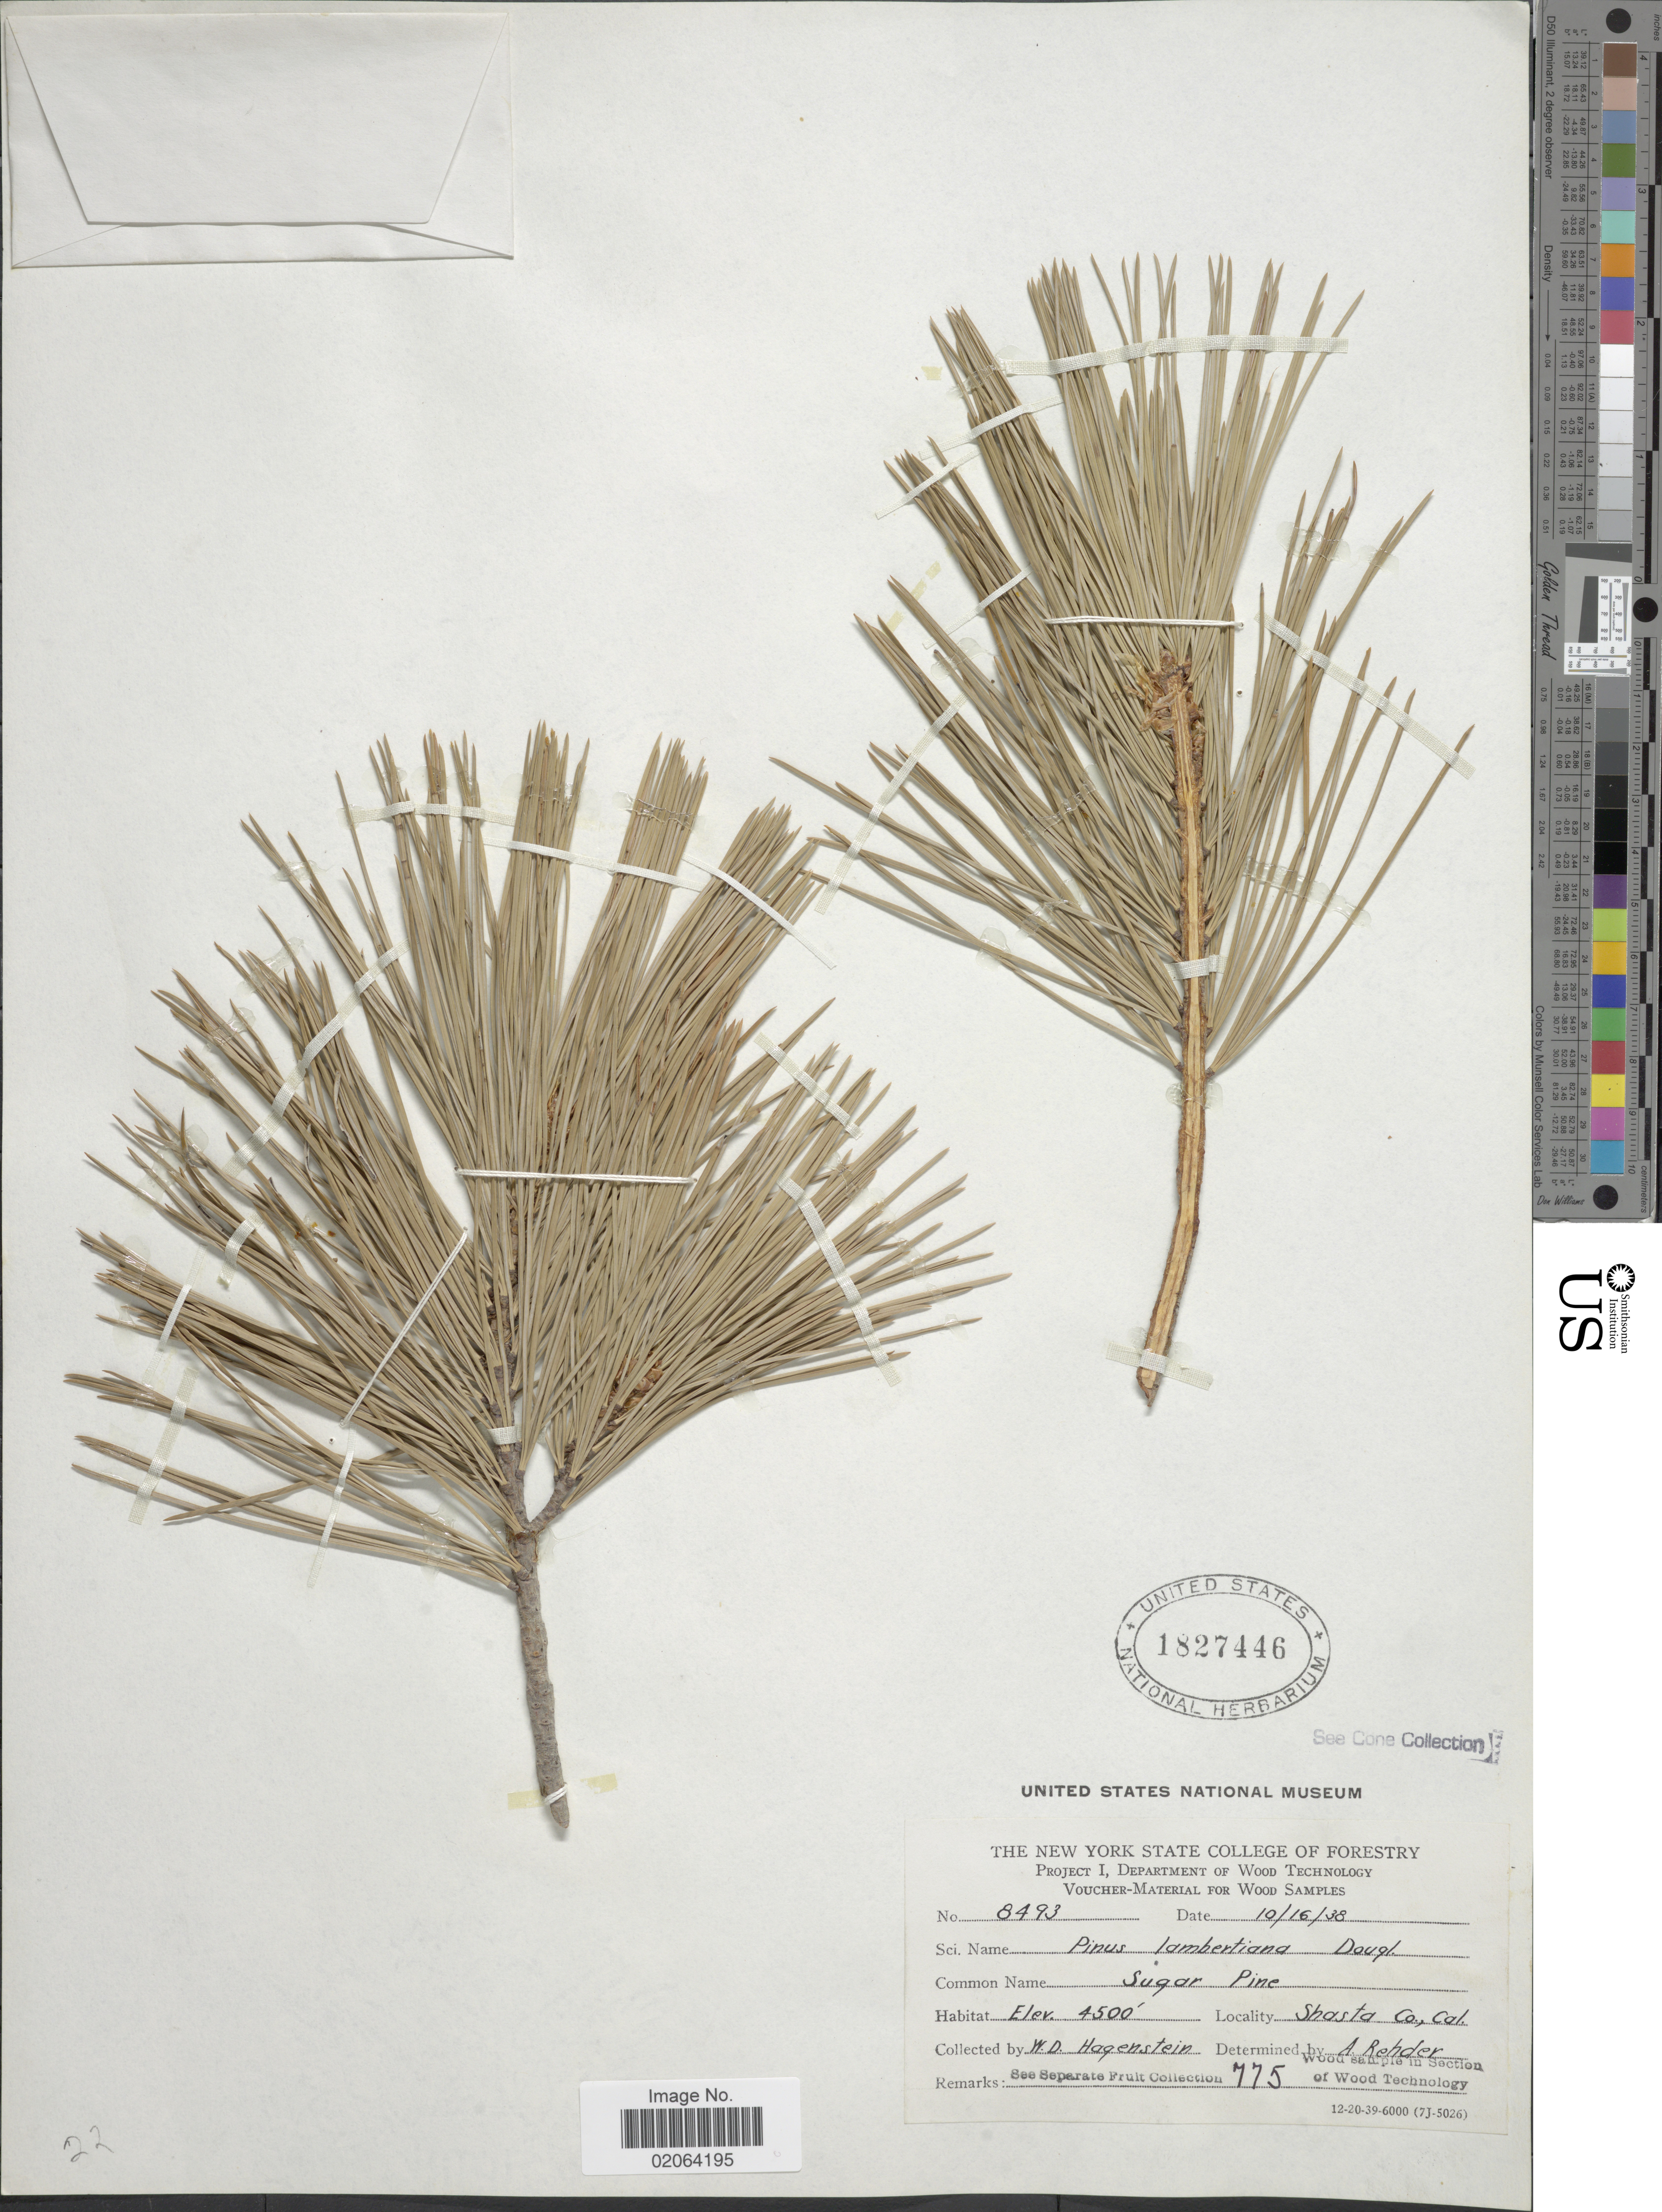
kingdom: Plantae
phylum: Tracheophyta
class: Pinopsida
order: Pinales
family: Pinaceae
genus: Pinus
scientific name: Pinus lambertiana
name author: Douglas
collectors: W. Hagenstein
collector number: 8493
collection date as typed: Transcribed d/m/y: 16/10/38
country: United States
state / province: California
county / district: Shasta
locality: Shasta Co.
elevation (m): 1372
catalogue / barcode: US 1827446